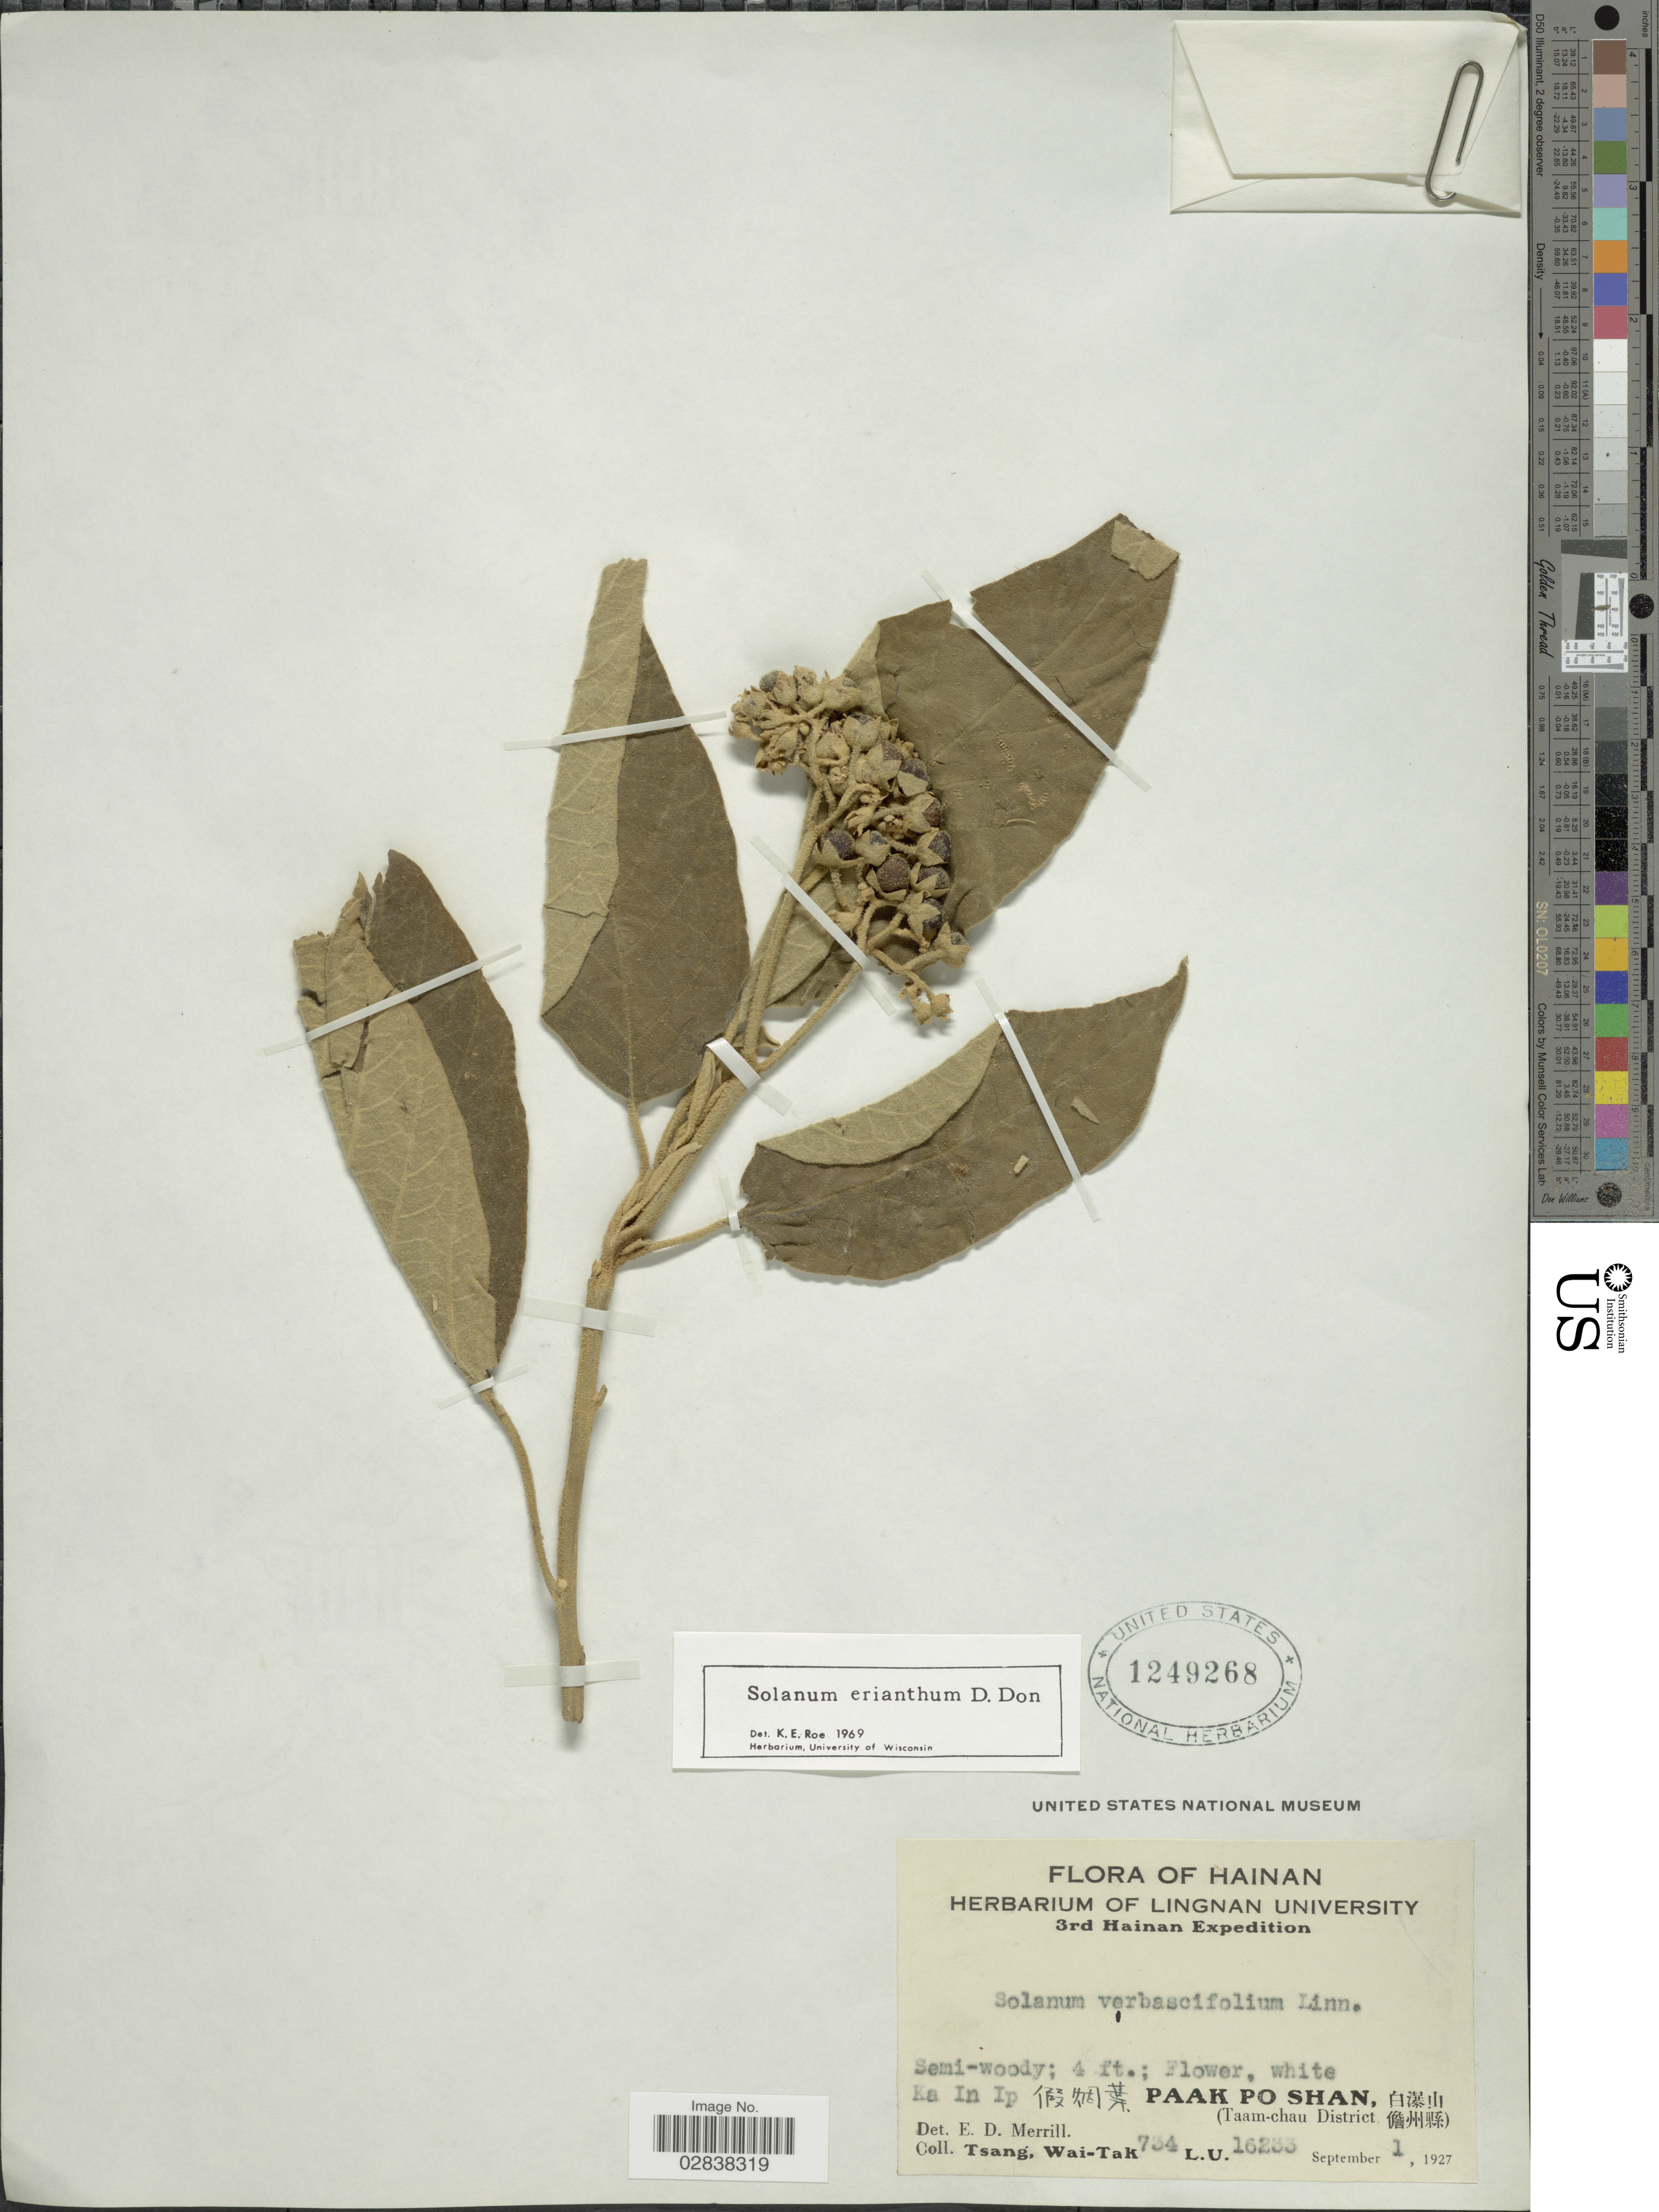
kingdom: Plantae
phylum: Tracheophyta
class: Magnoliopsida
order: Solanales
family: Solanaceae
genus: Solanum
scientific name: Solanum erianthum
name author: D. Don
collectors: W. T. Tsang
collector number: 734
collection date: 1927-09-01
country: China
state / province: Hainan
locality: Ka In Ip X, Paak Po Shan, X, Taam-chau District X.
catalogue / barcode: US 1249268